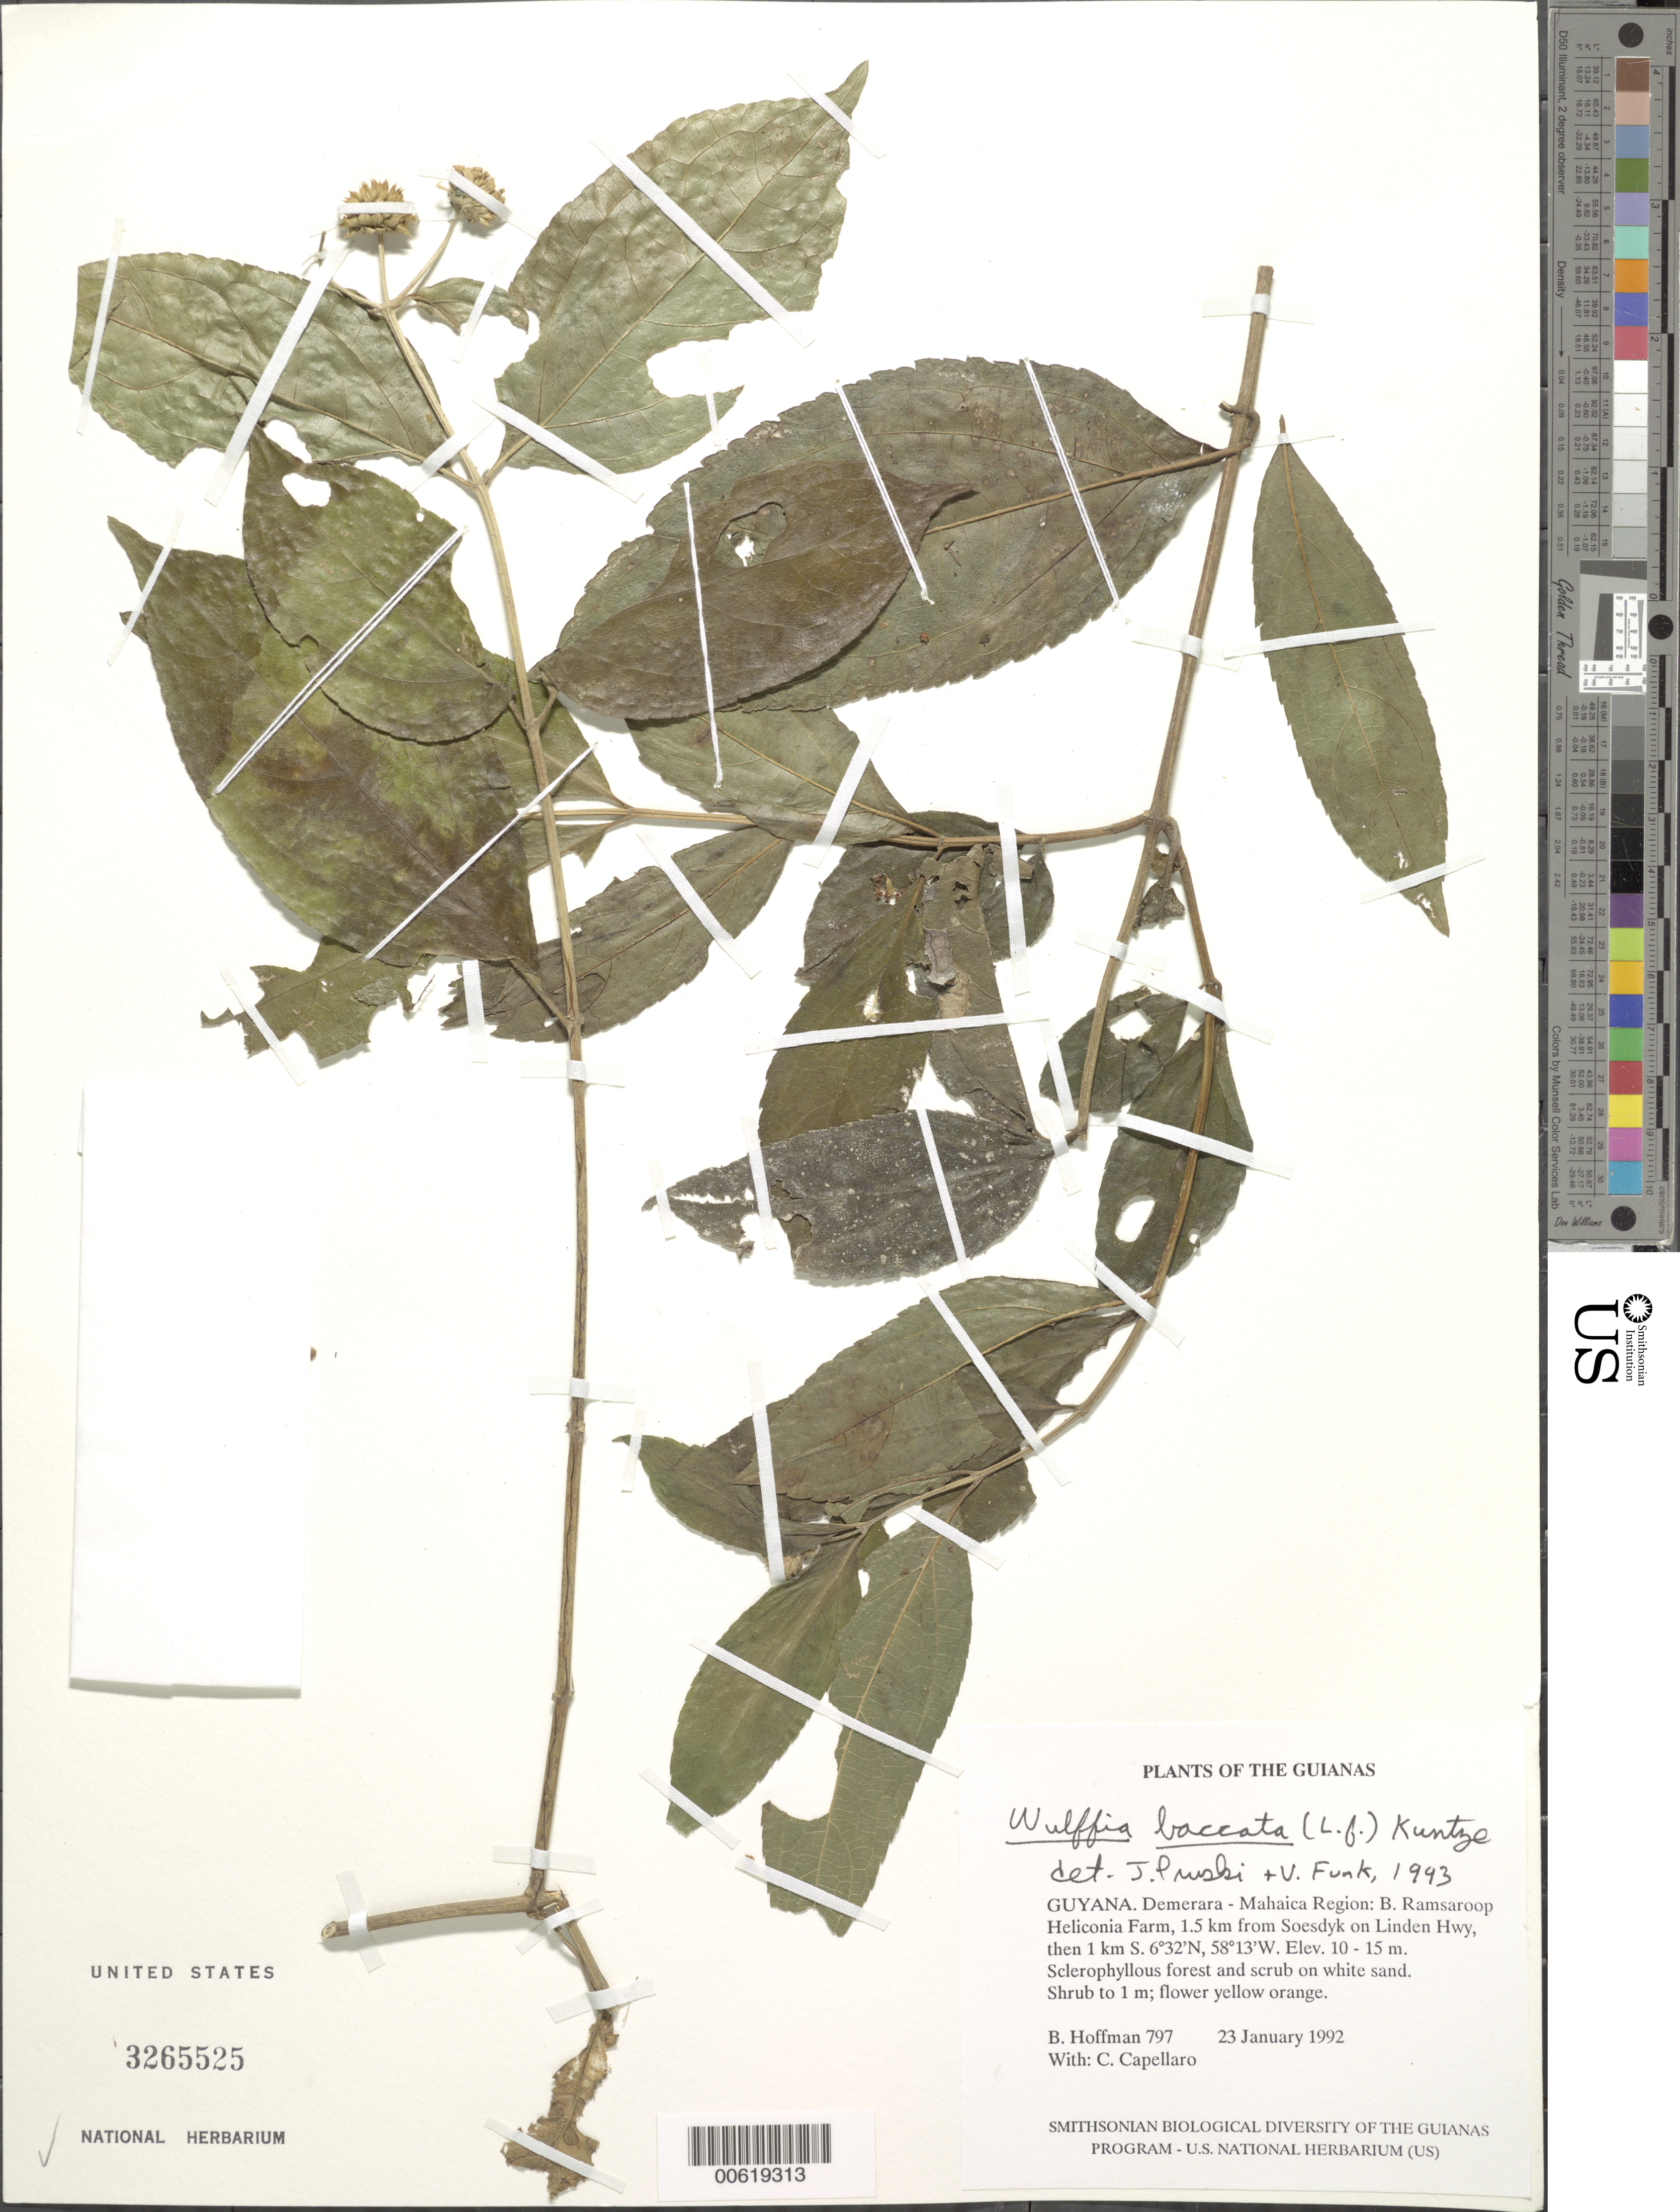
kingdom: Plantae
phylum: Tracheophyta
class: Magnoliopsida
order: Asterales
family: Asteraceae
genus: Wulffia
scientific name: Wulffia baccata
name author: (L. f.) Kuntze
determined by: Pruski, J. F.; Funk, V. A.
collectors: B. Hoffman & C. Capellaro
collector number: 797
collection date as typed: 23 January 1992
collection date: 1992-01-23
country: Guyana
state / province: Demerara-Mahaica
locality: B. Ramsaroop Heliconia Farm, 1.5 km from Soesdyke on Linden Hwy, then 1 km S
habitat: Sclerophyllous forest and scrub on white sand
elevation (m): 10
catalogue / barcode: US 3265525